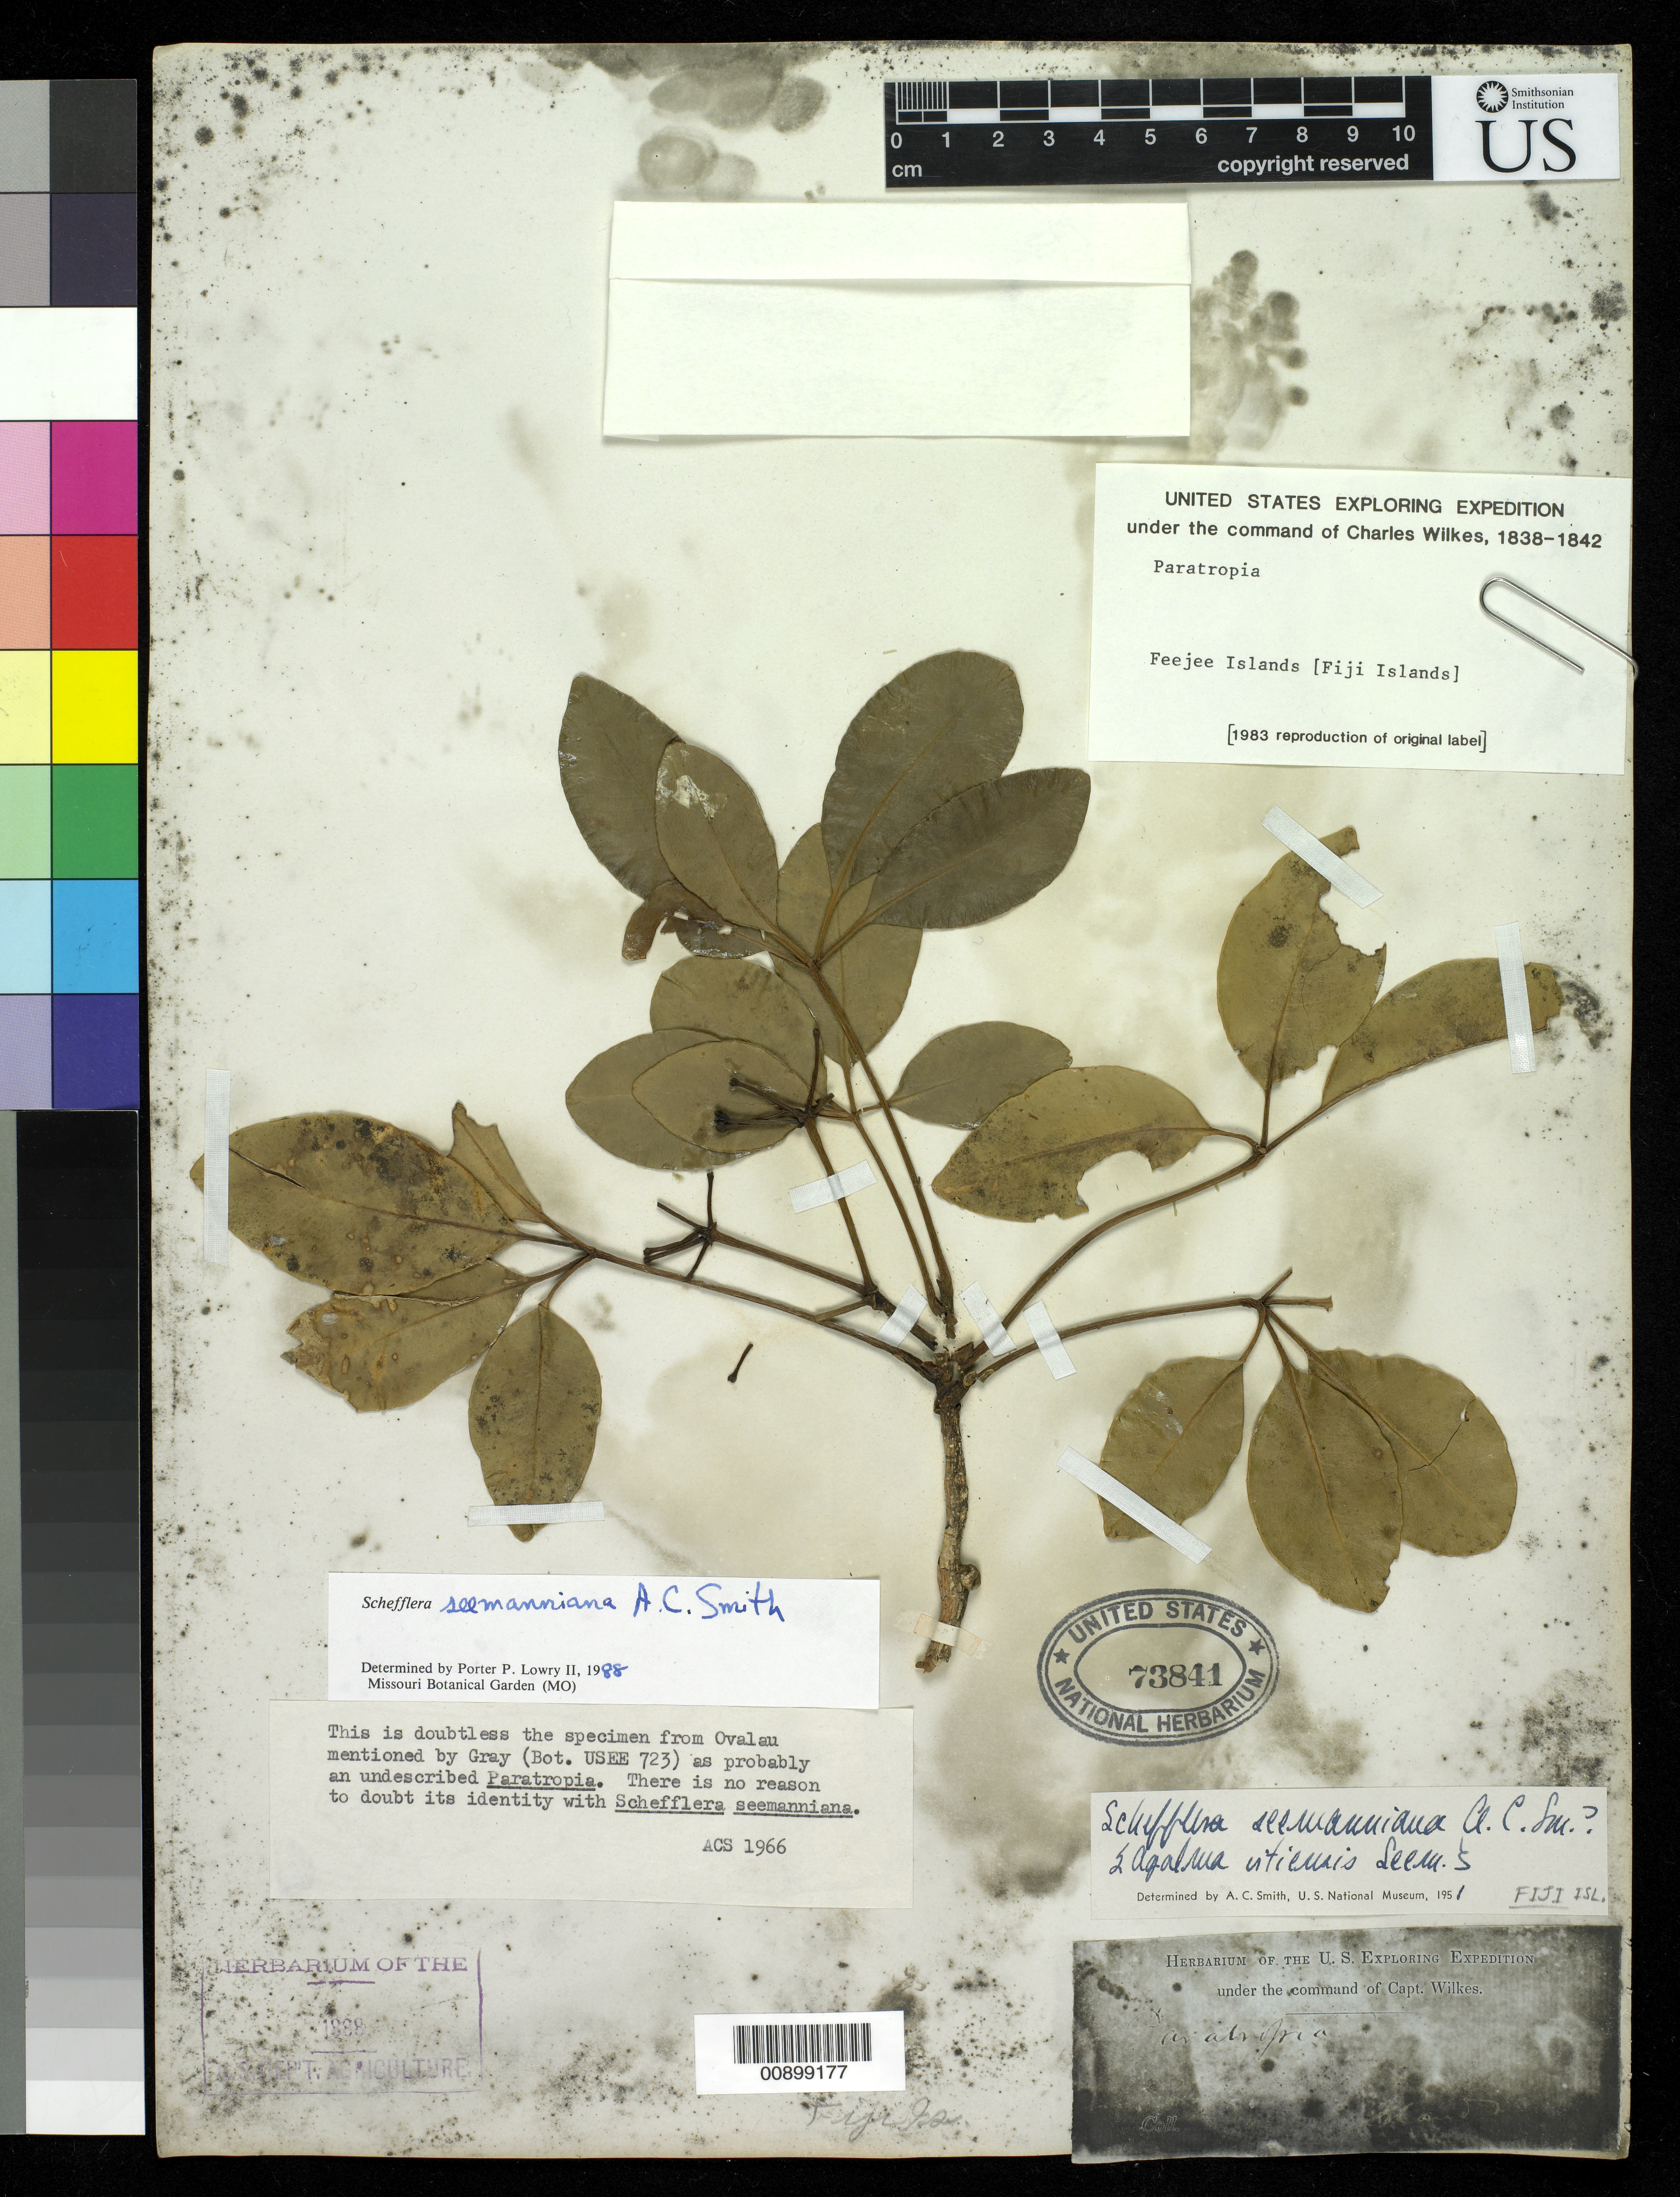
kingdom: Plantae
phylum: Tracheophyta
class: Magnoliopsida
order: Apiales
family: Araliaceae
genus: Plerandra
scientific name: Plerandra seemanniana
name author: (A.C. Sm.) G. M. Plunkett et al.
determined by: Wagner, W. L., (BOT), Smithsonian Institution - National Museum of Natural History (UNITED STATES)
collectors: Wilkes Explor. Exped.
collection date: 1838/1842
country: Fiji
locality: Feejee Islands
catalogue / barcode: US 73841